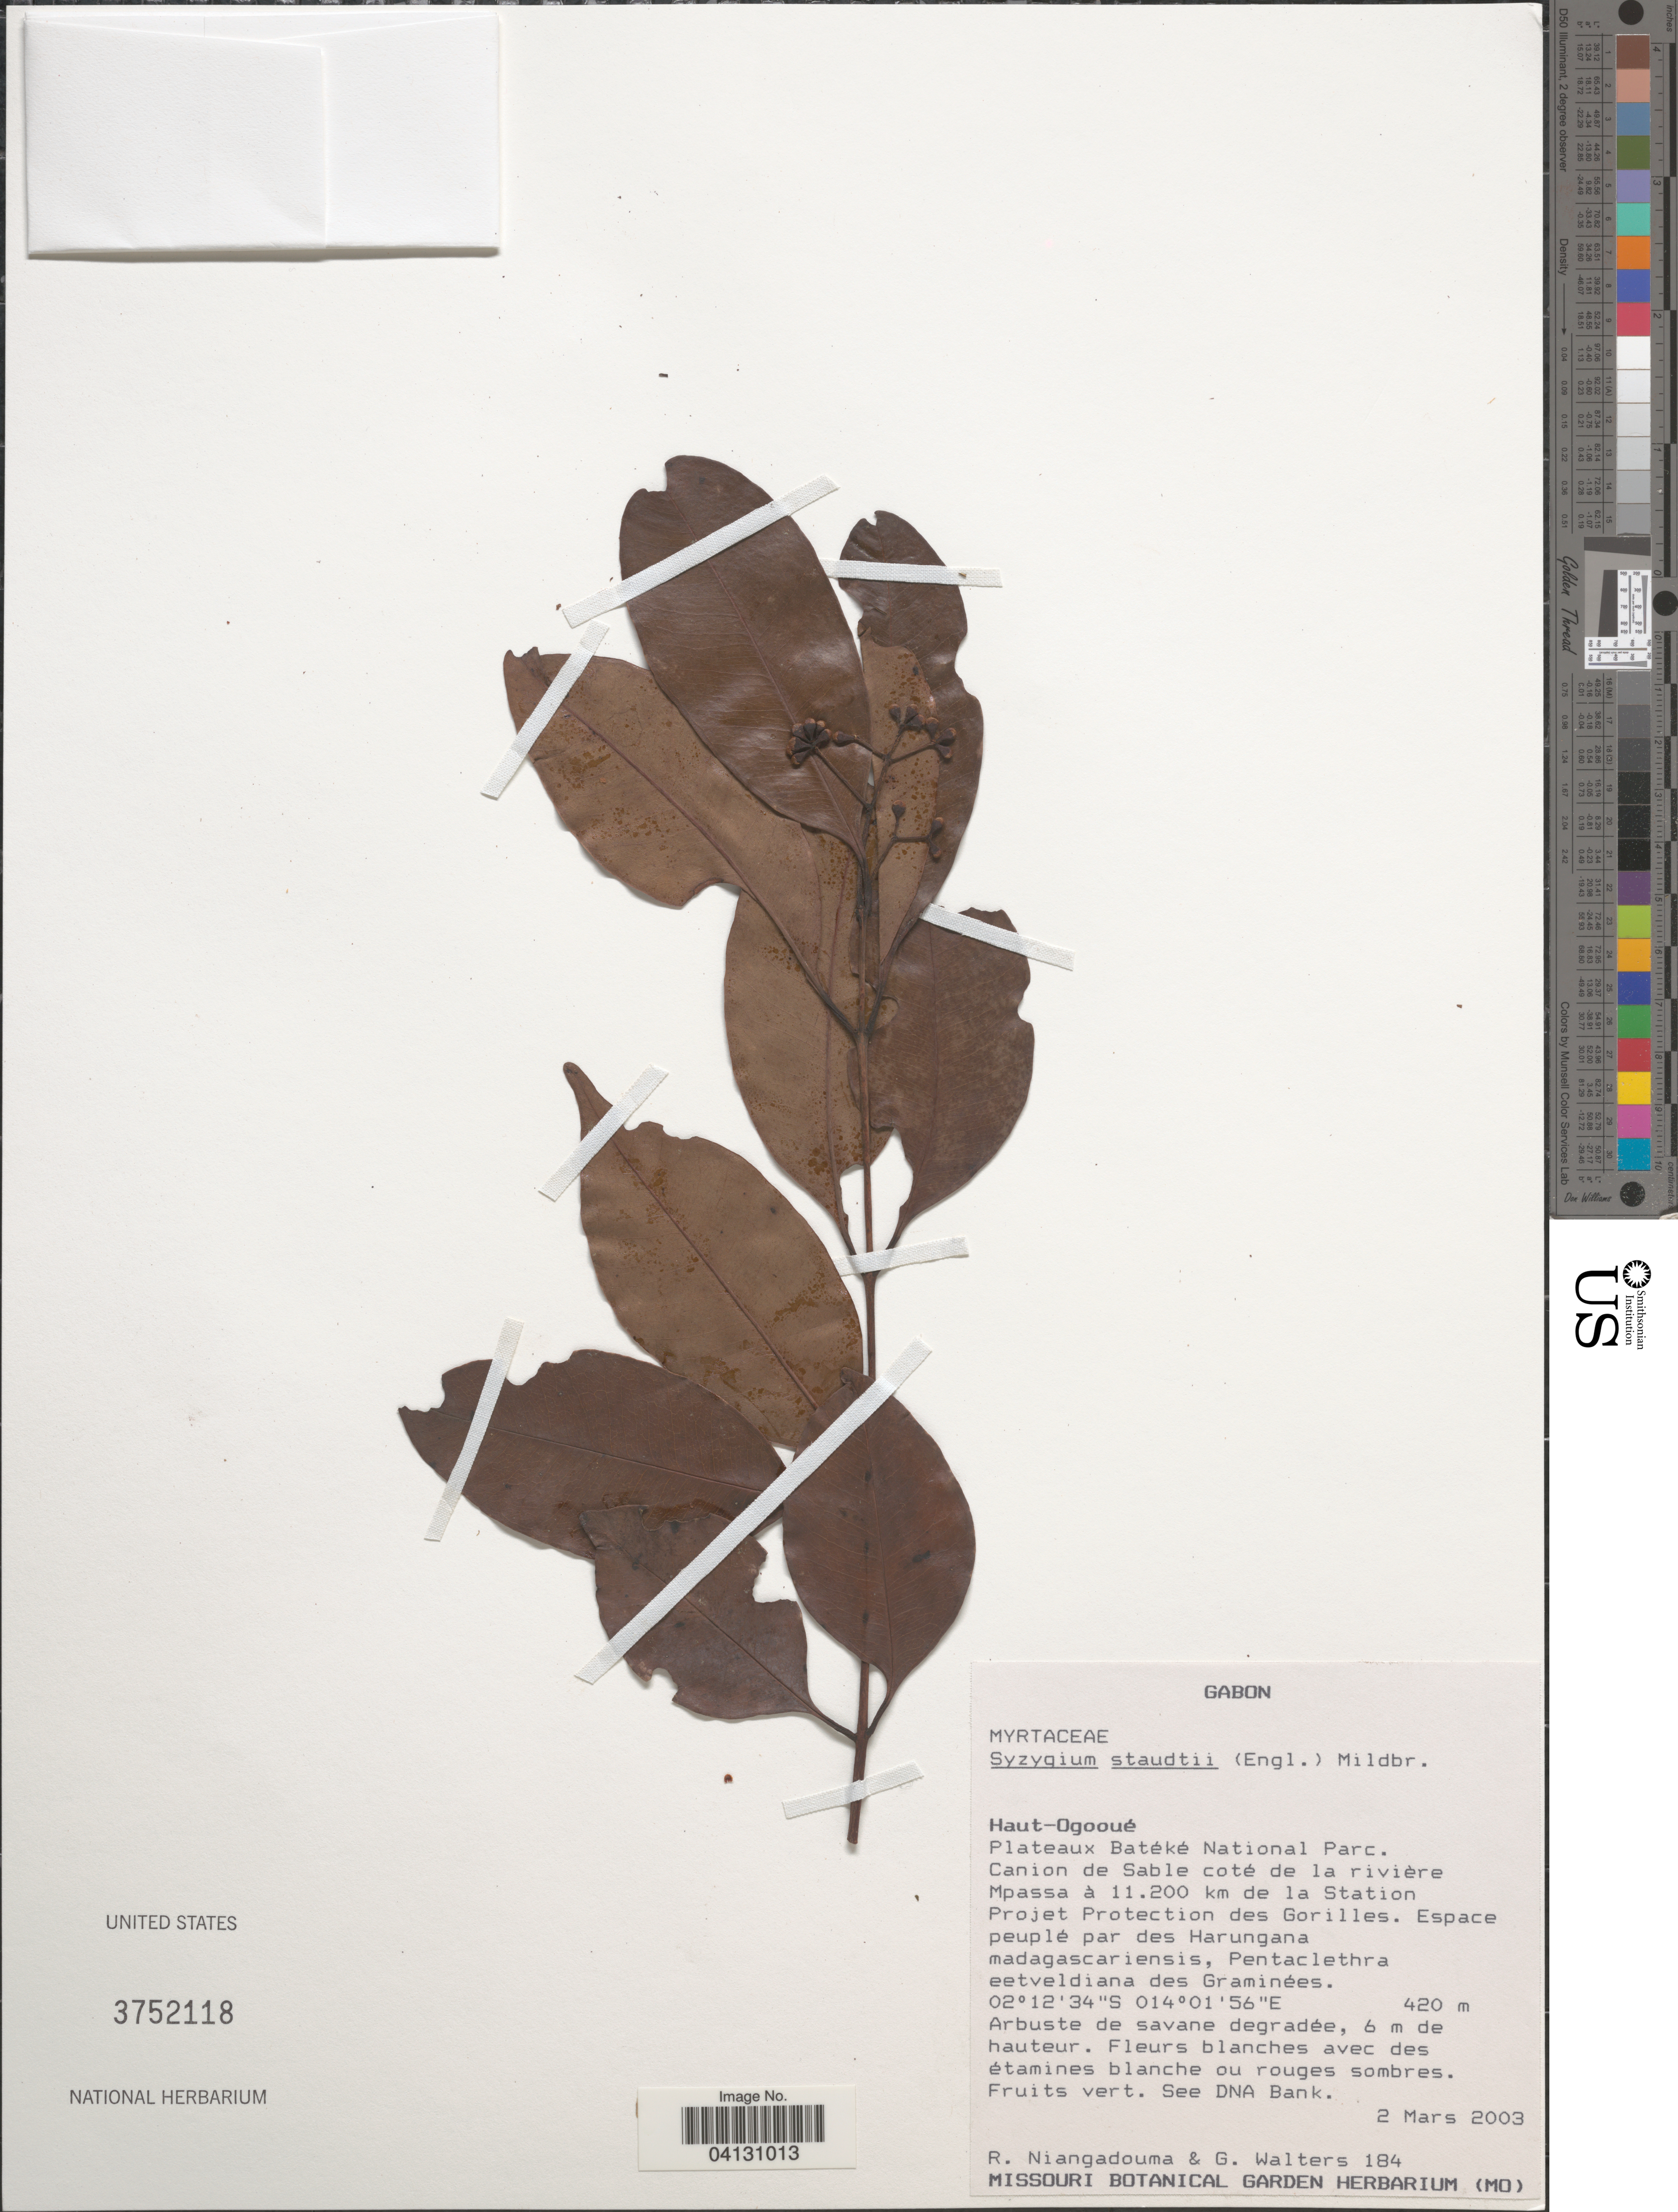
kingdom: Plantae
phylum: Tracheophyta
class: Magnoliopsida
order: Myrtales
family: Myrtaceae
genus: Syzygium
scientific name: Syzygium staudtii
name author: (V. Engl.) Mildbr.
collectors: R. Niangadouma & G. Walters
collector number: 184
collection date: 2003-03-02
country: Gabon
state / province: Haut-Ogooue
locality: Plateaux Batéké National Parc. Canion de Sable coté de la rivière Mpassa à 11.200 km de la Station Projet Protection des Gorilles.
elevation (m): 420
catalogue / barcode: US 3752118